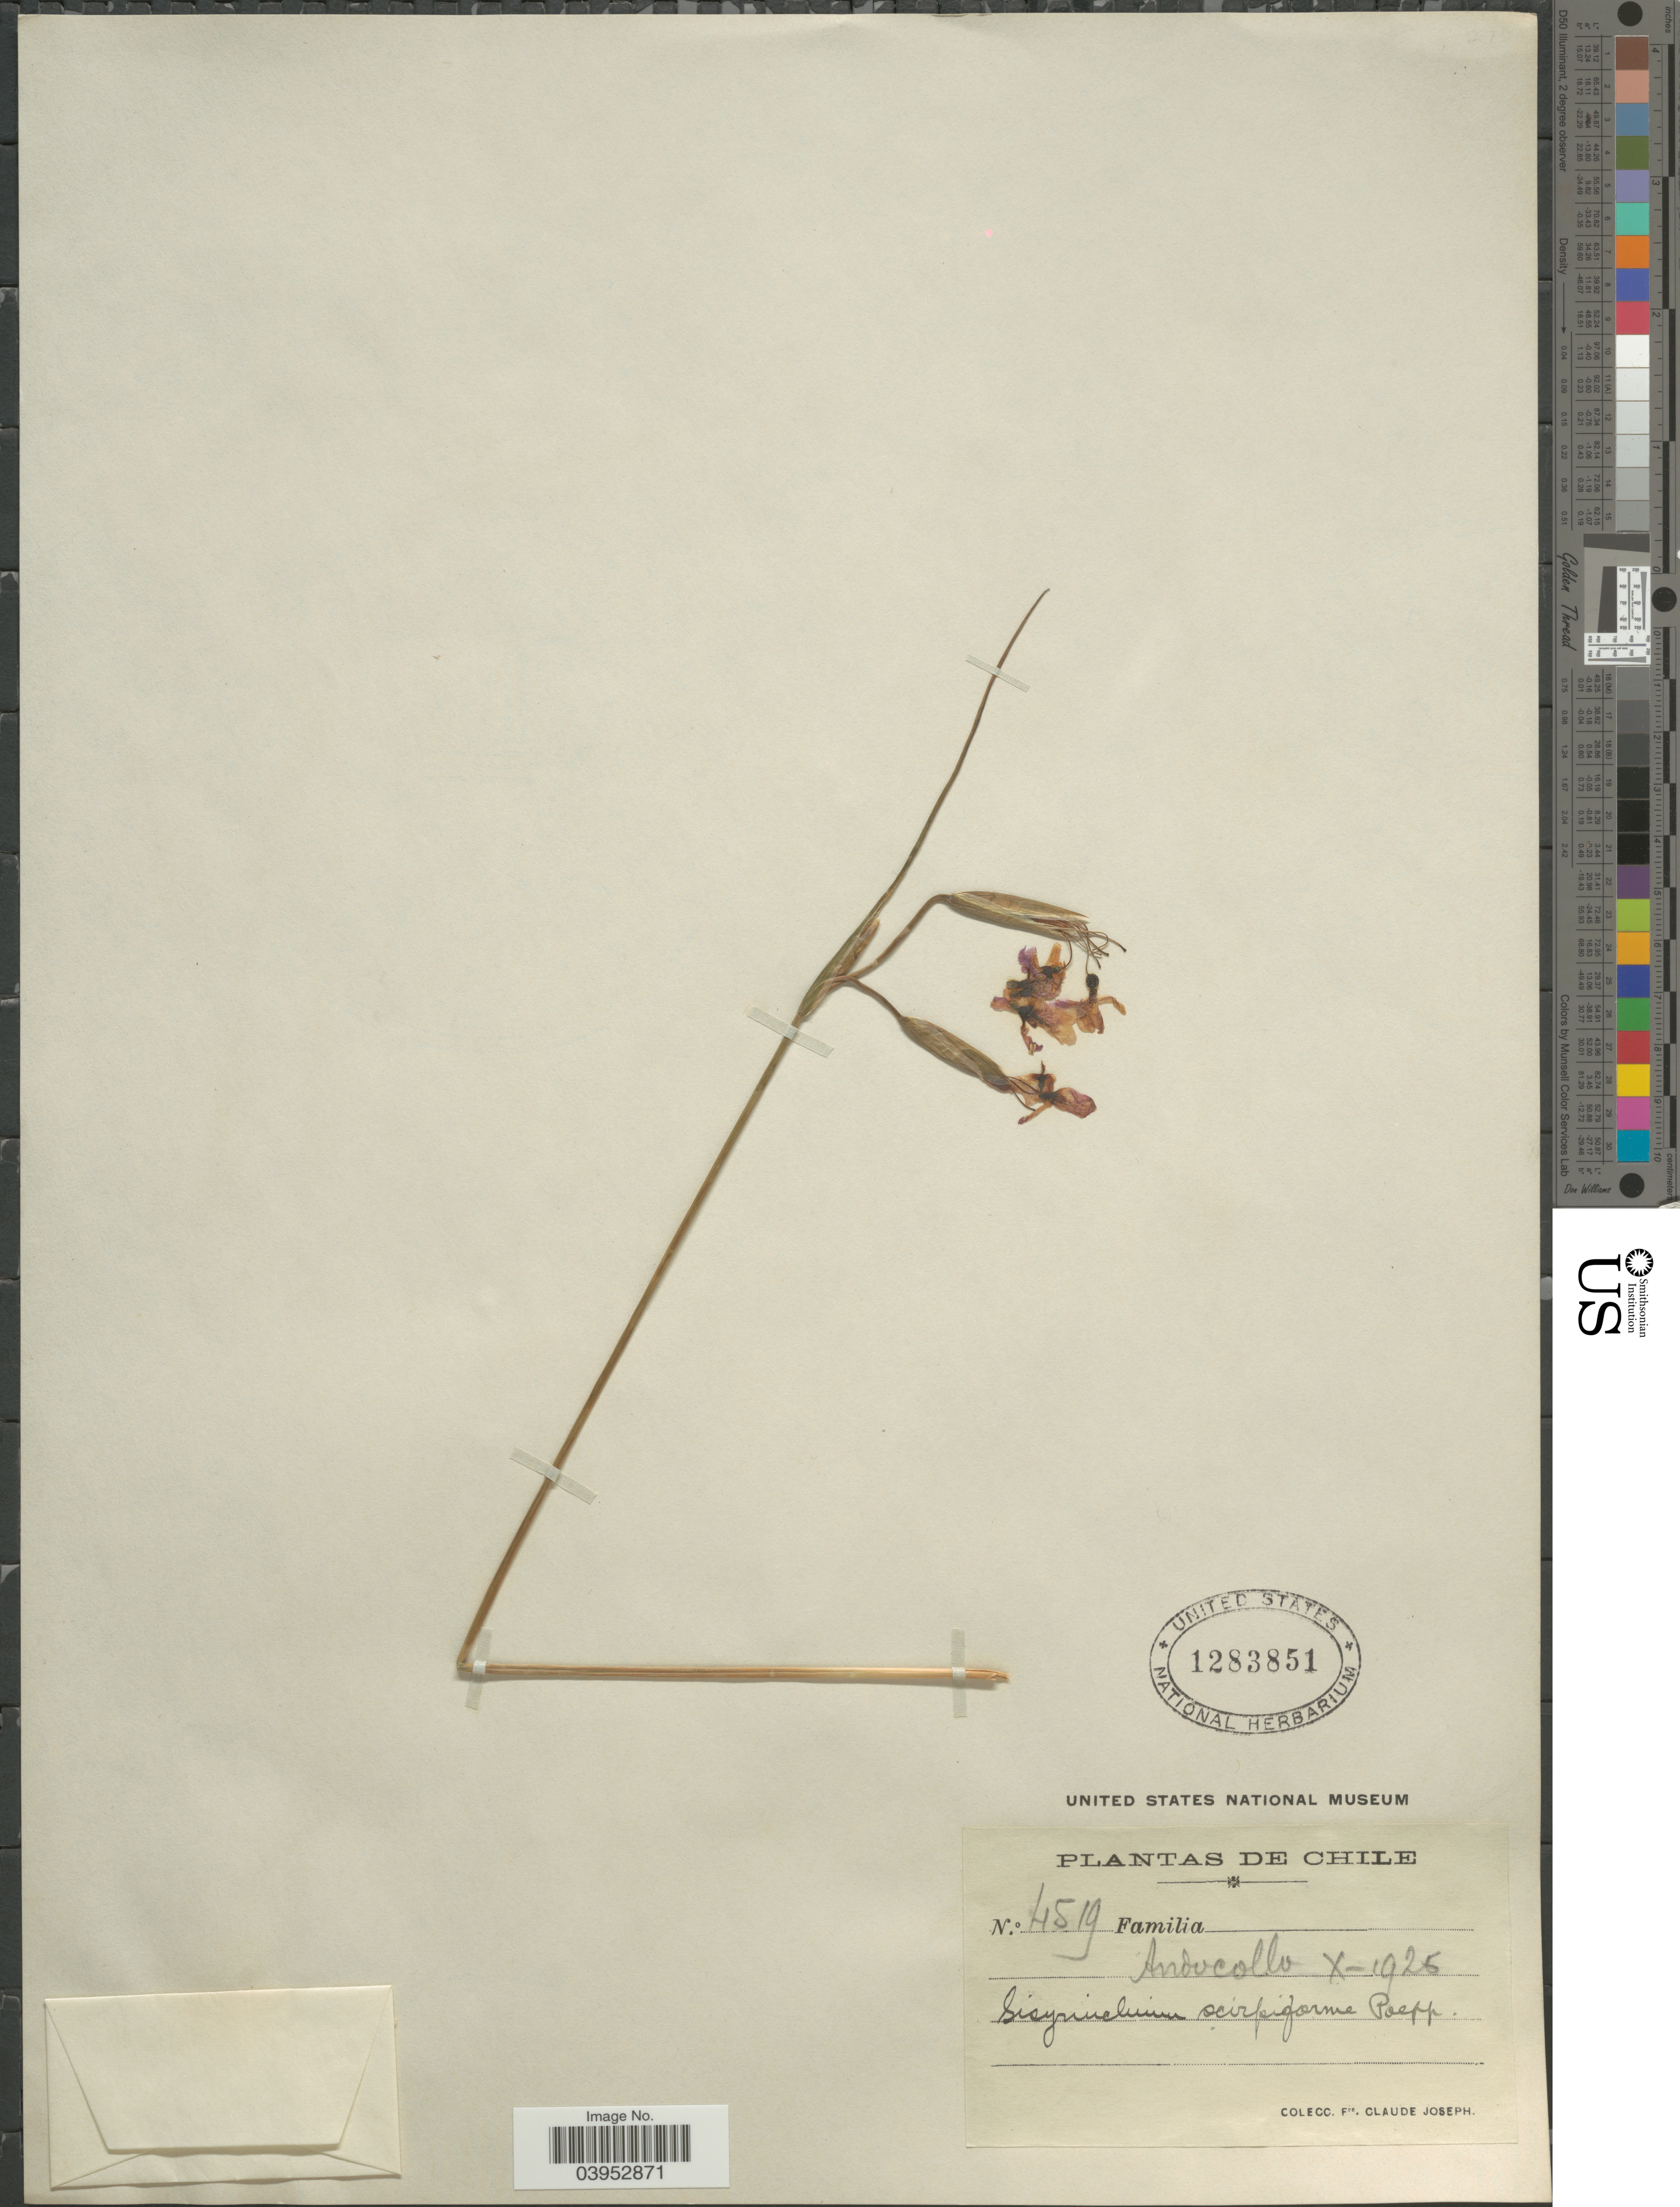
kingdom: Plantae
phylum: Tracheophyta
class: Liliopsida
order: Asparagales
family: Iridaceae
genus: Olsynium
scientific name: Olsynium scirpoideum subsp. scirpoideum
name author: (Poepp.) Goldblatt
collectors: Bro. Claude-Joseph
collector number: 4519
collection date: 1925-10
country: Chile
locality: Andocollo.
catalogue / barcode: US 1283851